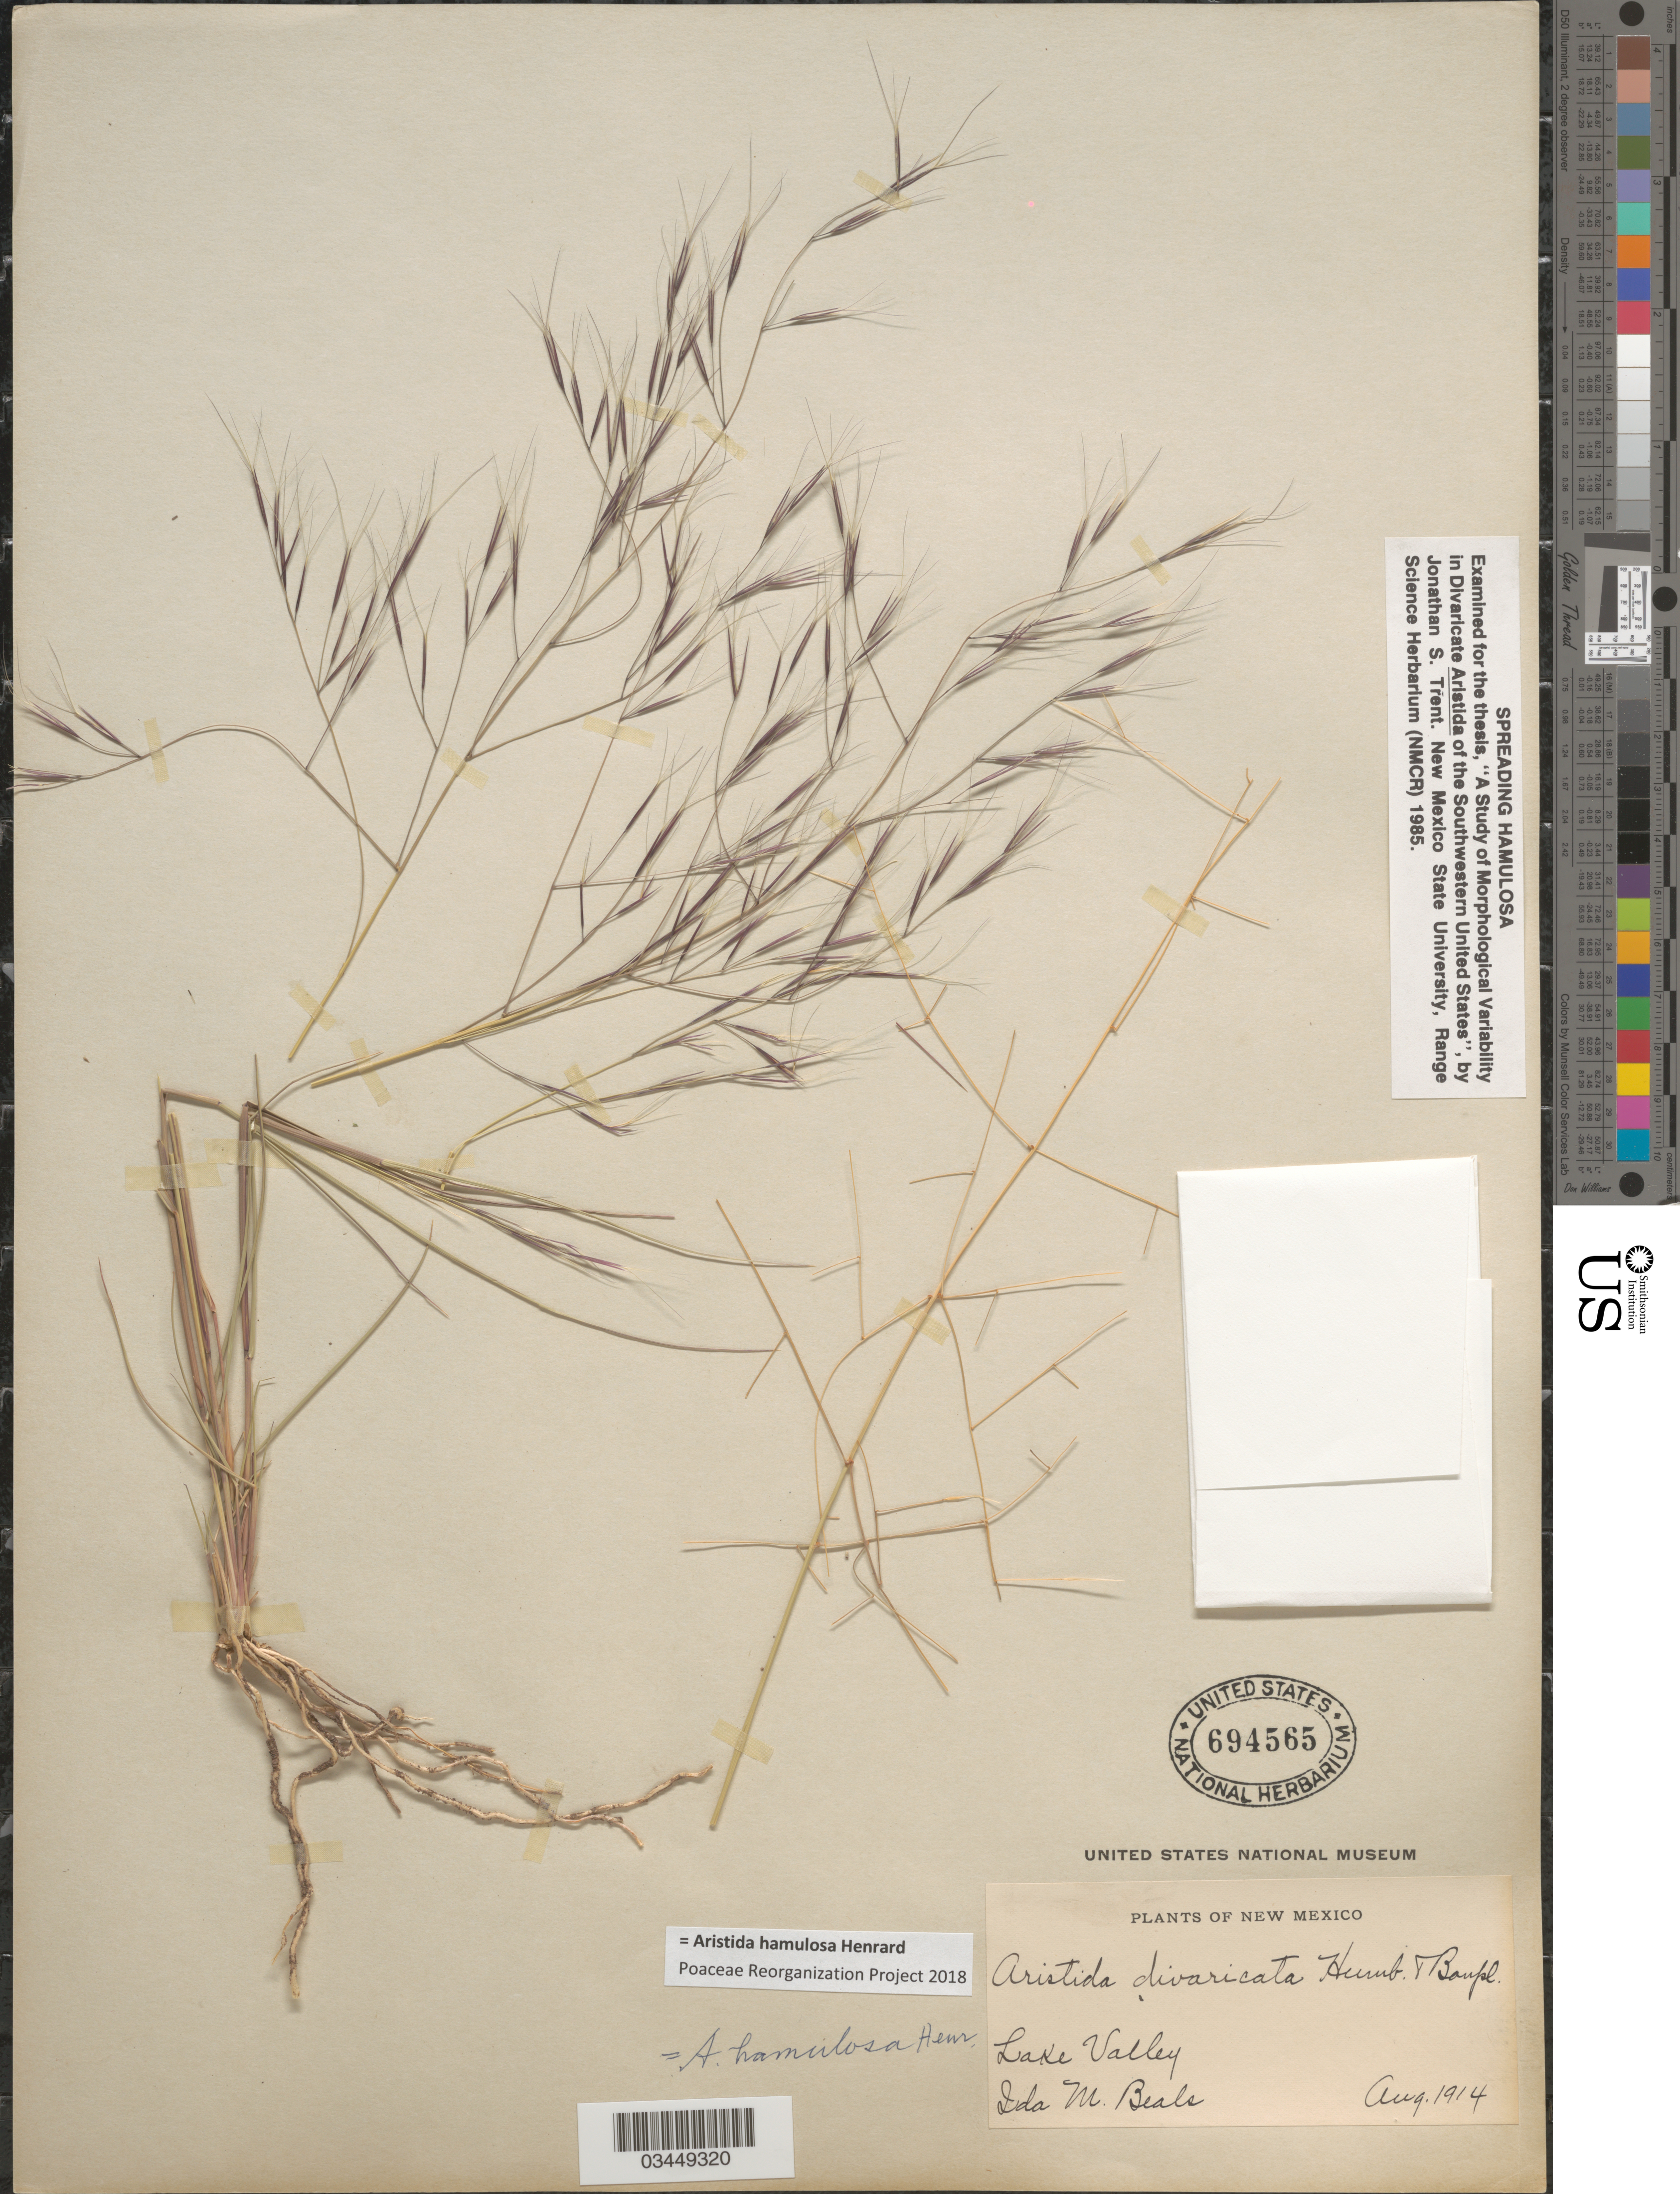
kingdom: Plantae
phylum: Tracheophyta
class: Liliopsida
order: Poales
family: Poaceae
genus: Aristida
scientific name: Aristida hamulosa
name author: Henr.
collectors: I. M. Beals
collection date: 1914-08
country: United States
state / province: New Mexico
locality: Lake Valley.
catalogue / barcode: US 694565